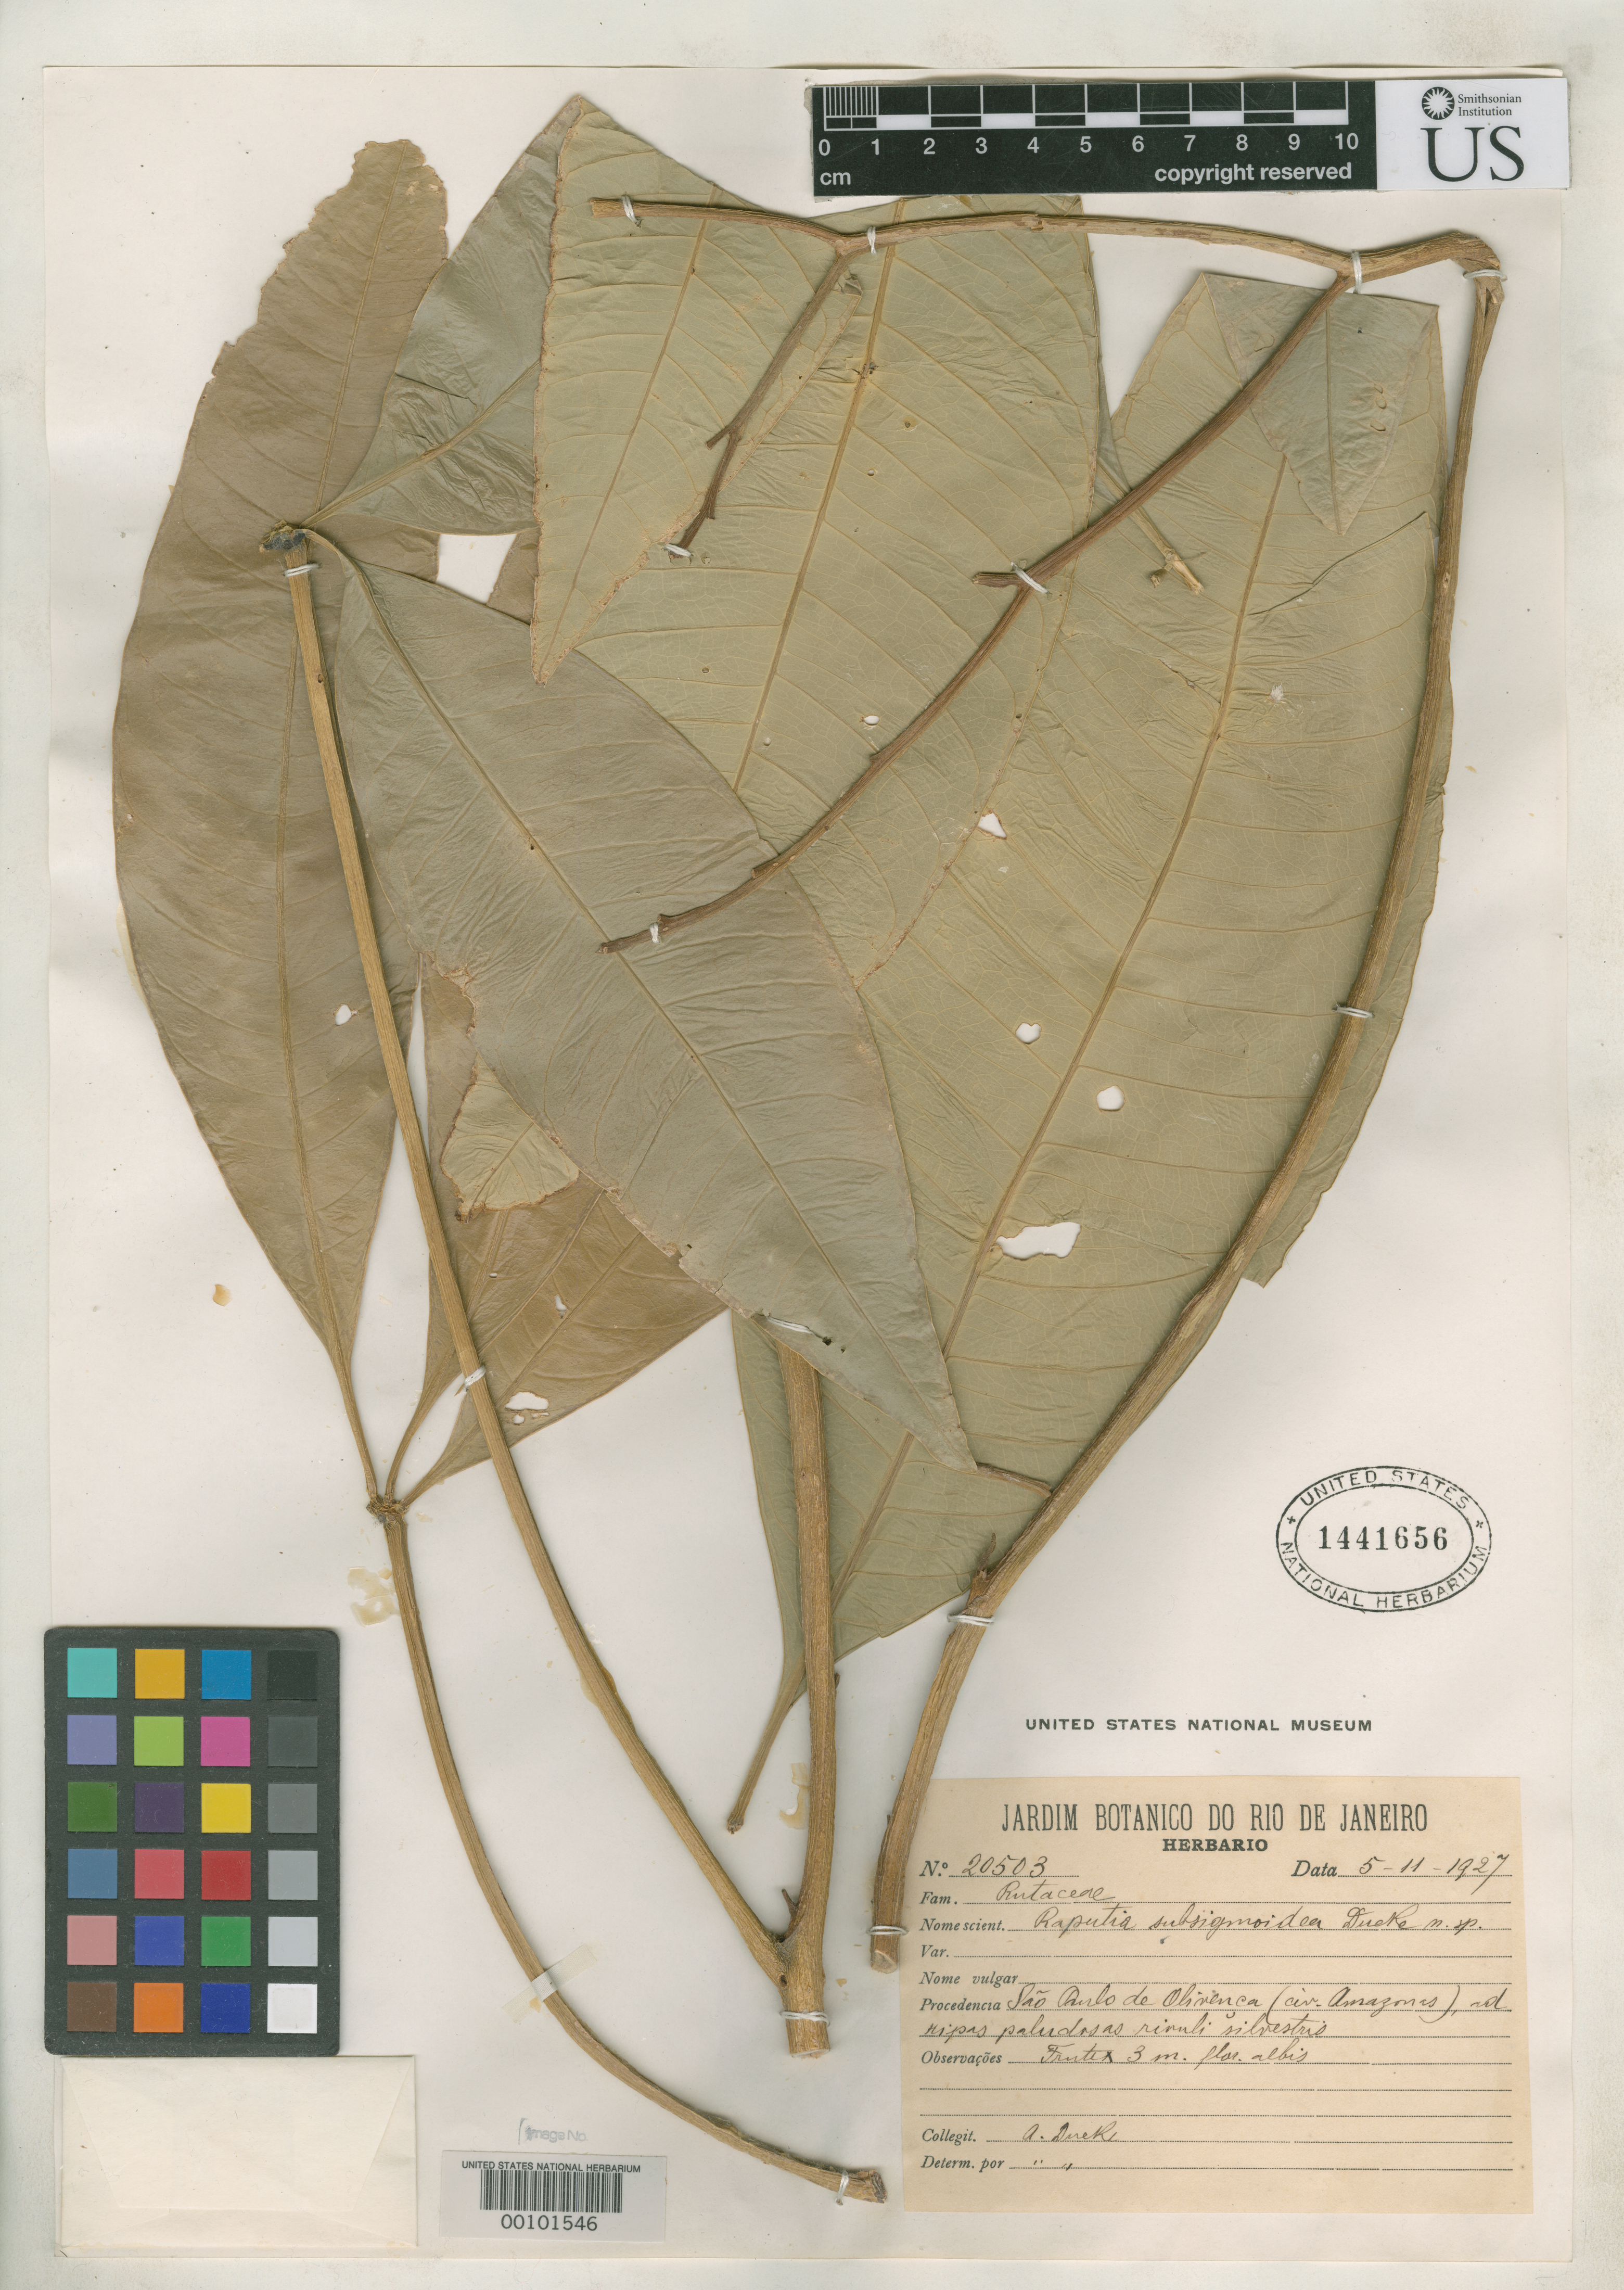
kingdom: Plantae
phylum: Tracheophyta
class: Magnoliopsida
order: Sapindales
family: Rutaceae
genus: Raputia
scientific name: Raputia subsigmoidea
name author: Ducke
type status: Isotype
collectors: A. Ducke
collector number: Herb. Jard. Bot. Rio 2050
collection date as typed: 1927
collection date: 1927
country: Brazil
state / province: Amazonas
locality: Sao Paulode Olivenca.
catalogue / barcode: US 1441656